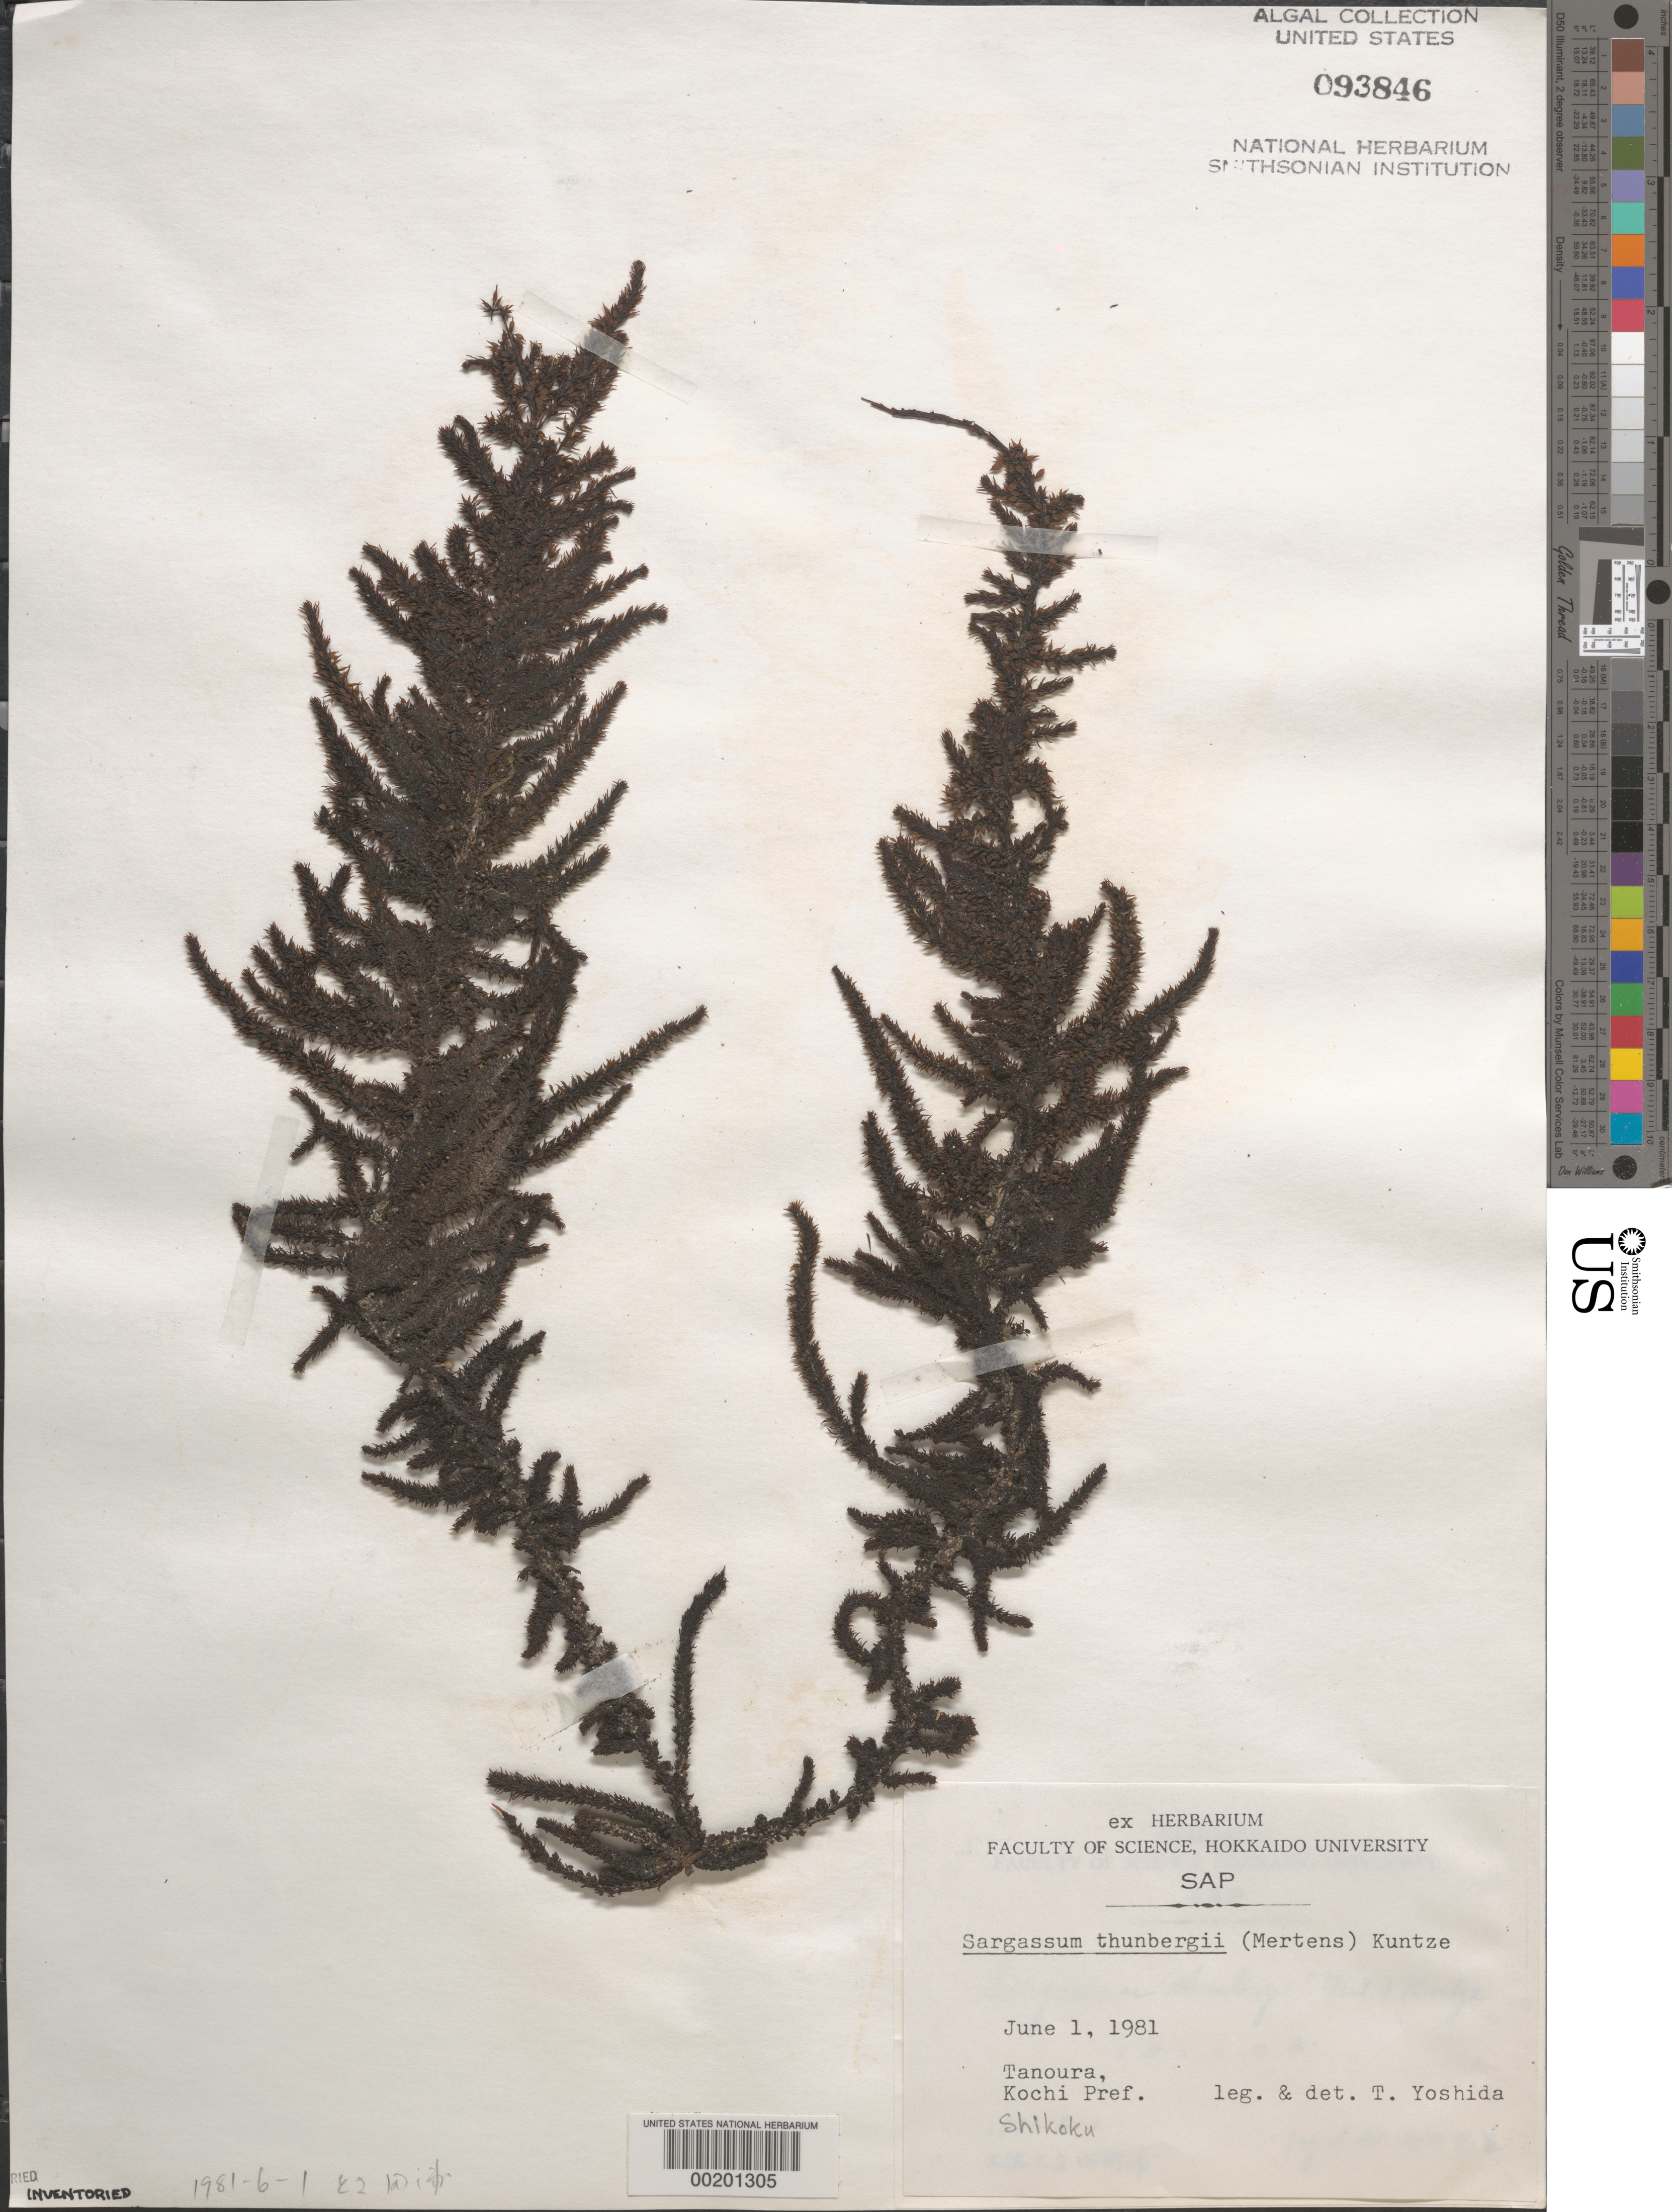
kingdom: Chromista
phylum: Ochrophyta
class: Phaeophyceae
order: Fucales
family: Sargassaceae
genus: Sargassum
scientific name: Sargassum thunbergii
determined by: Yoshida, T.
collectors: T. Yoshida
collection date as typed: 01 Jun 1981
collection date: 1981-06-01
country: Japan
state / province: Koti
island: Shikoku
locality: Tanoura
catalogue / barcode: US 93846